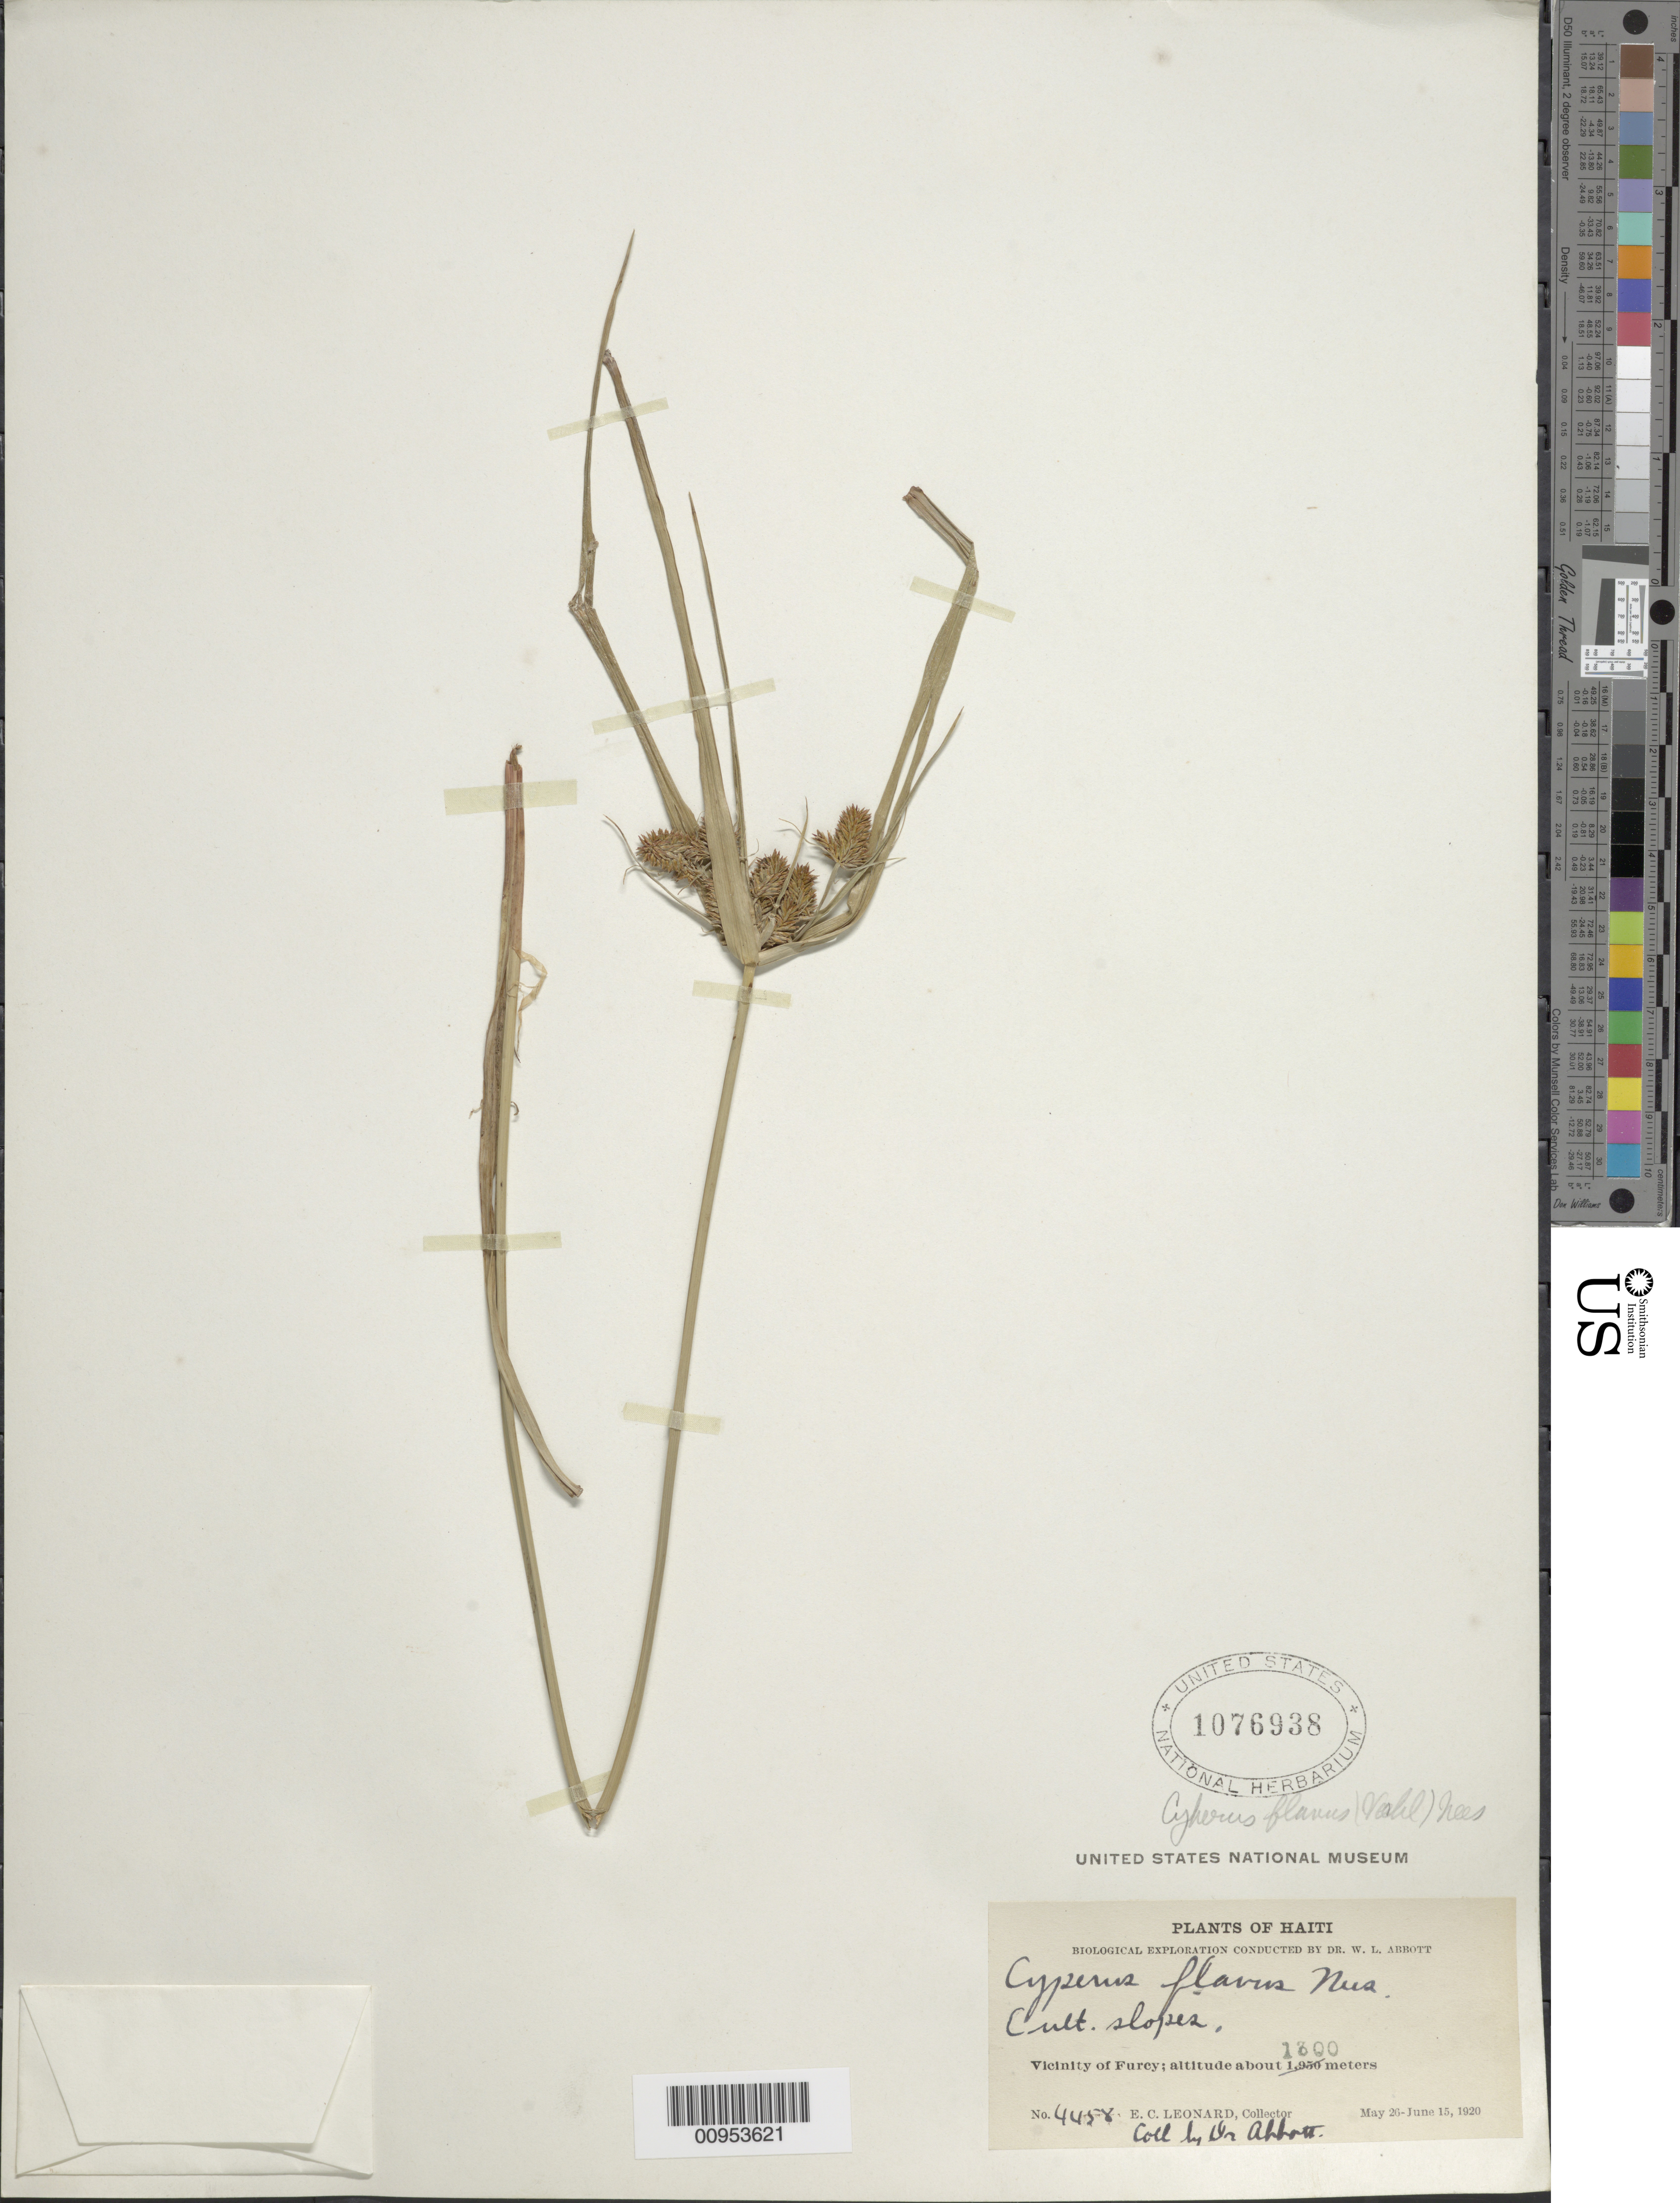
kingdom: Plantae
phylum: Tracheophyta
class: Liliopsida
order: Poales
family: Cyperaceae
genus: Cyperus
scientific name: Cyperus aggregatus var. aggregatus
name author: (Willd.) Endl.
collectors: W. L. Abbott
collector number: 4458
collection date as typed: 26 May 1920 to 15 Jun 1920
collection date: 1920-05-26/1920-06-15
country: Haiti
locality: Vicinity of Furcy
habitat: Cultivated slopes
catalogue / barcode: US 1076938